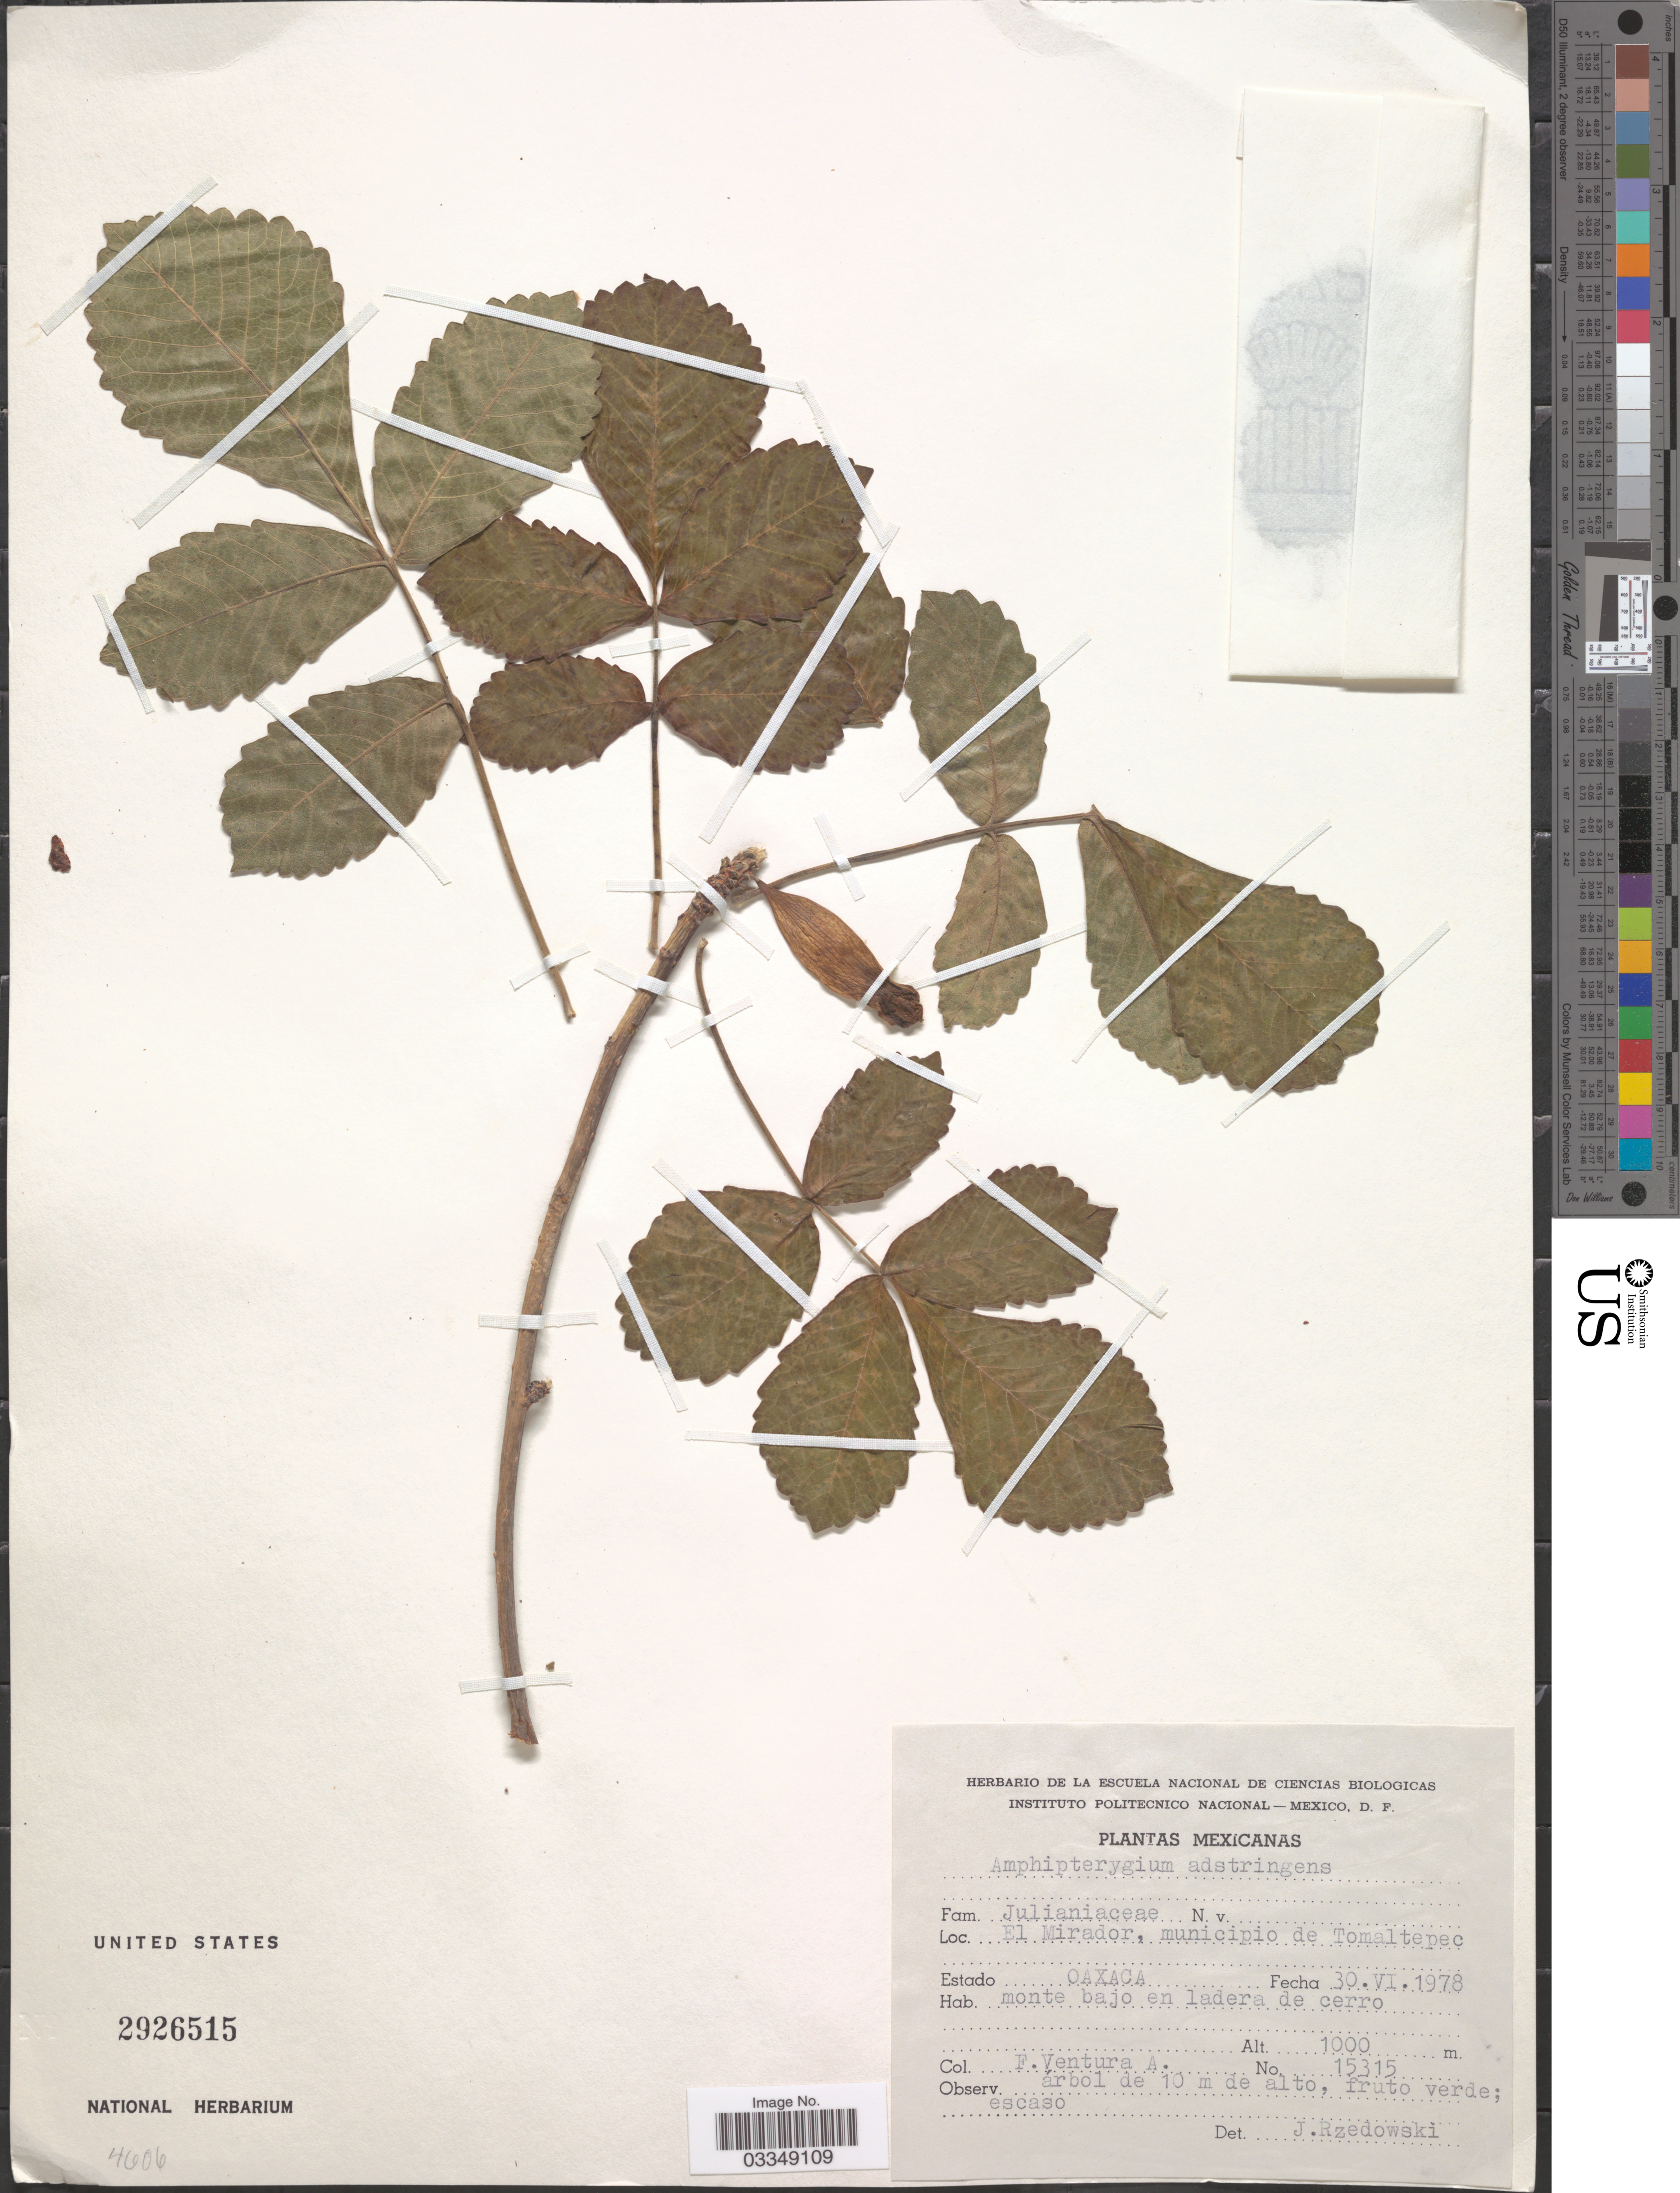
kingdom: Plantae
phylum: Tracheophyta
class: Magnoliopsida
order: Sapindales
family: Anacardiaceae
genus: Amphipterygium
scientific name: Amphipterygium adstringens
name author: (Schltdl.) Schiede ex Standl.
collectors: F. Ventura A.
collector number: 15315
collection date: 1978-06-30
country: Mexico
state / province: Oaxaca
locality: El Mirador, municipio de Tomaltepec.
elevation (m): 1000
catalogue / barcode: US 2926515